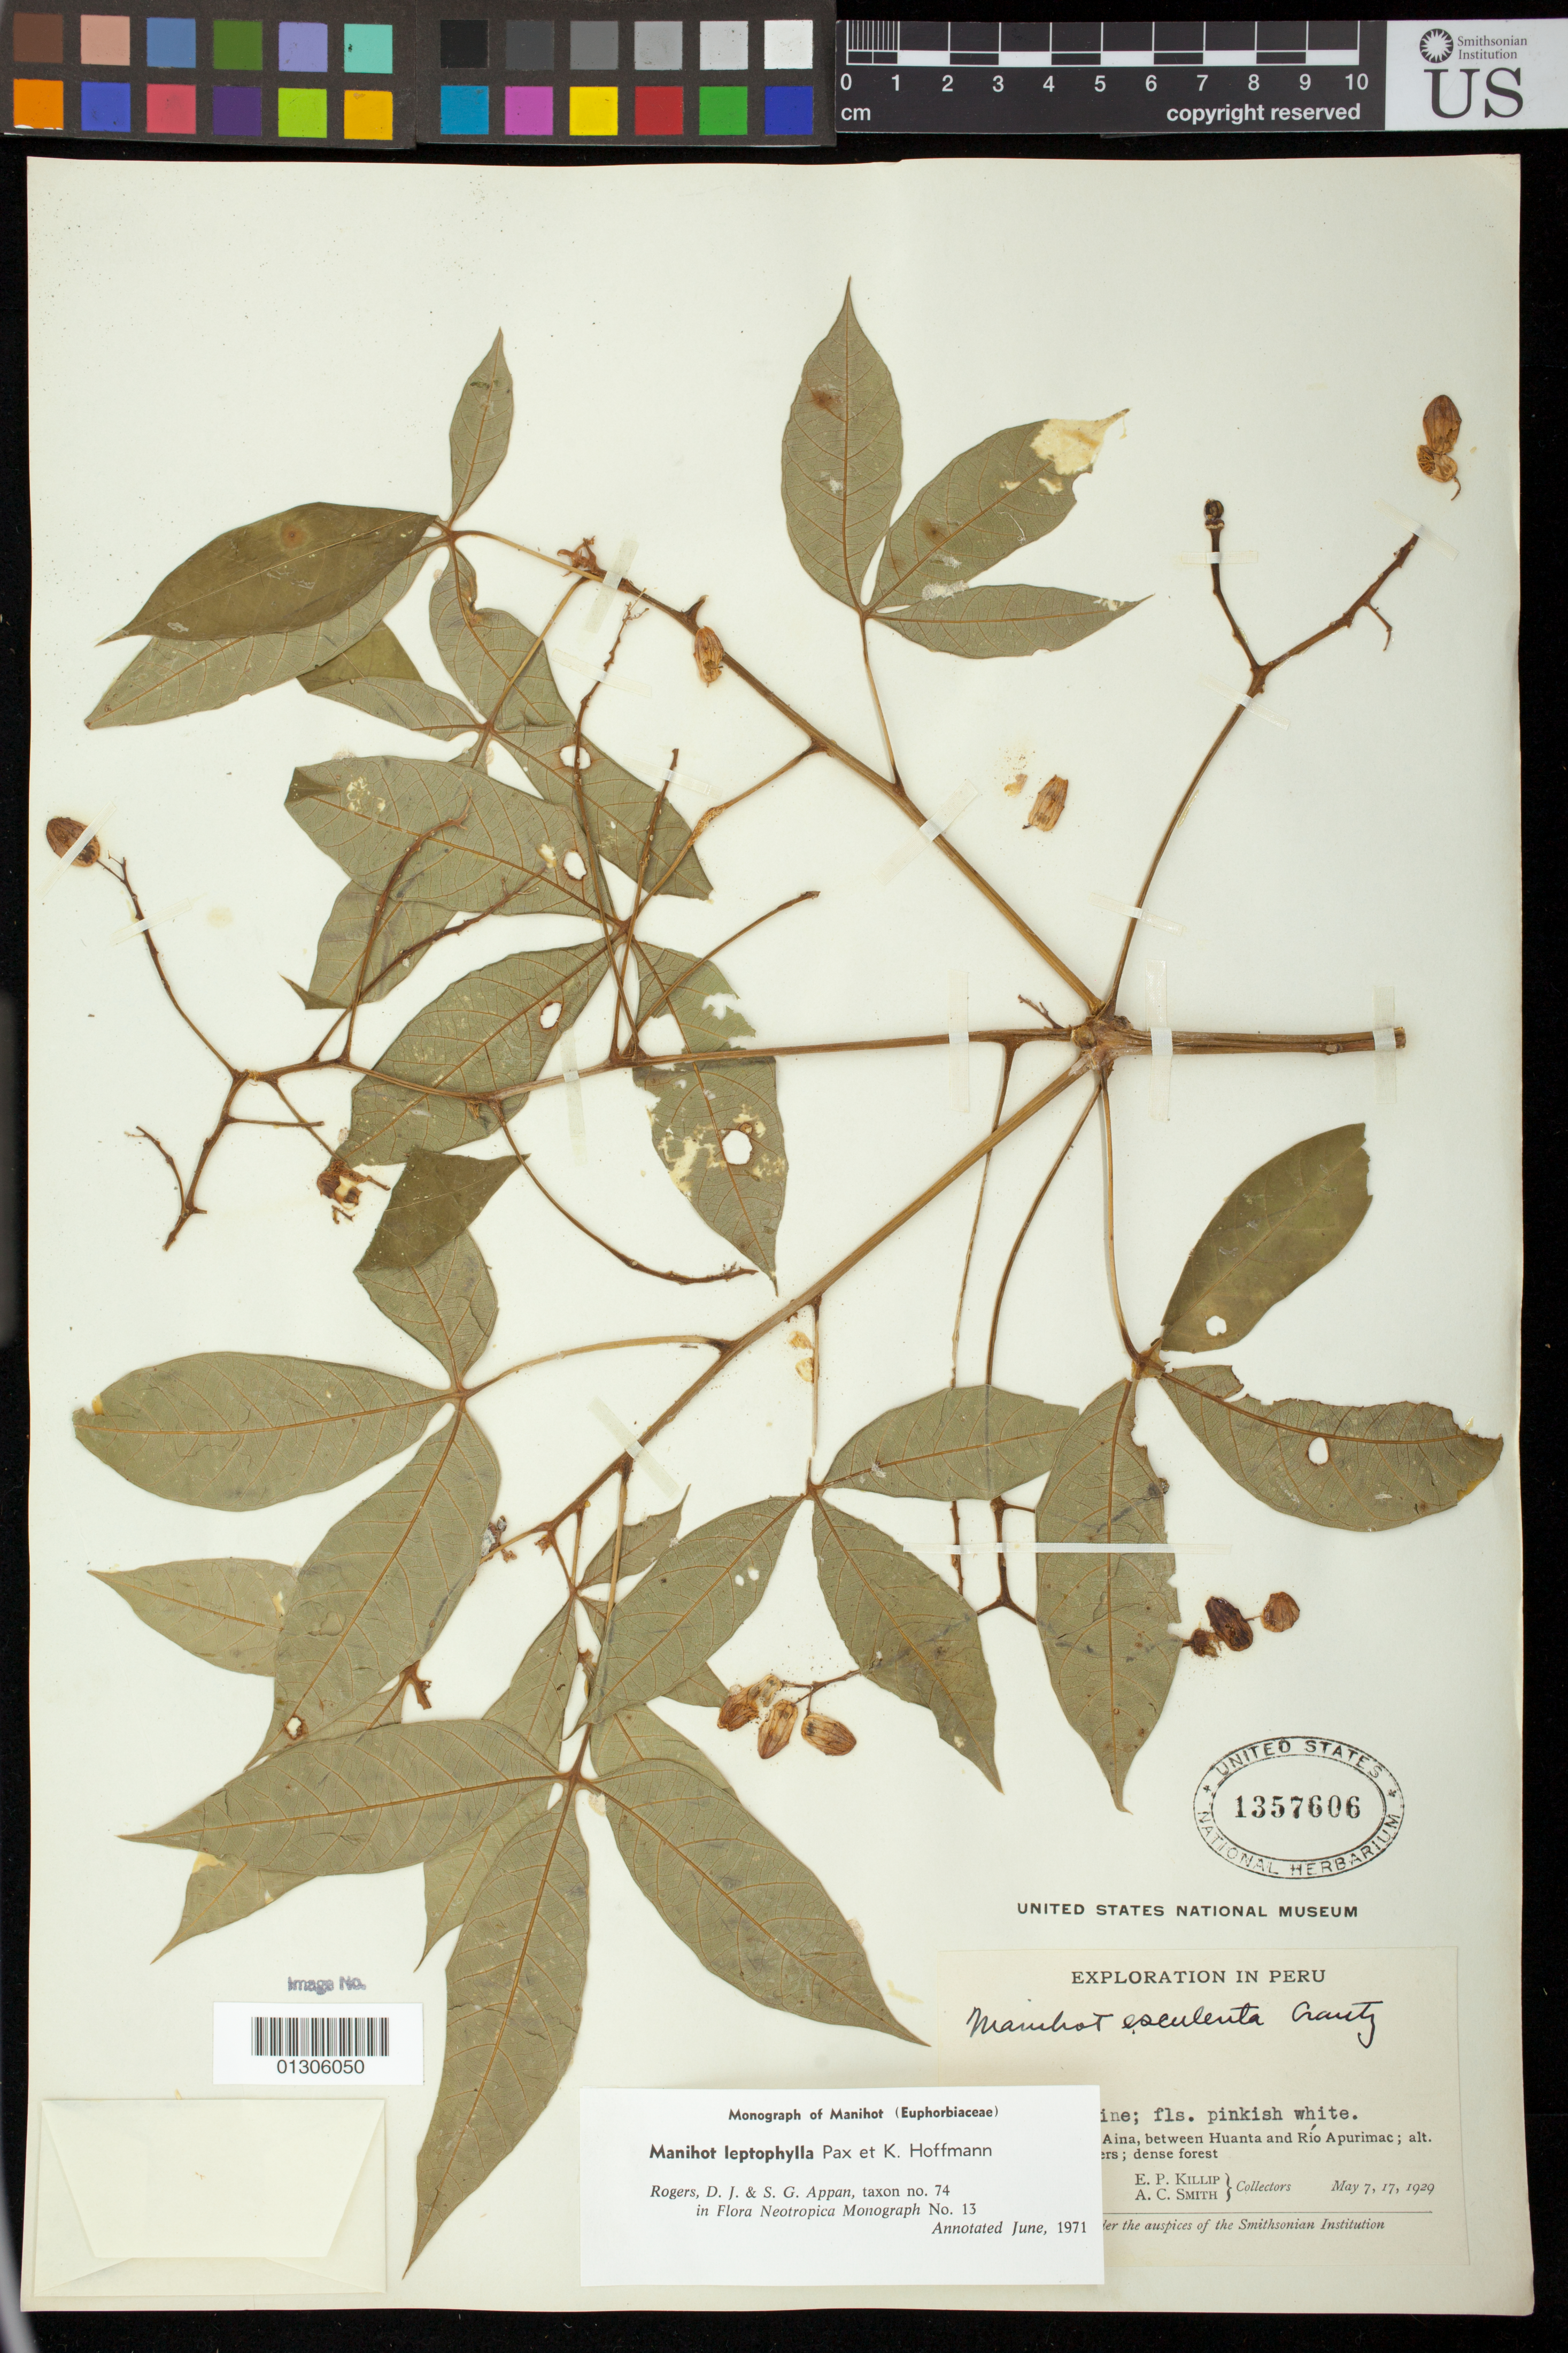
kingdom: Plantae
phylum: Tracheophyta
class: Magnoliopsida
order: Malpighiales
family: Euphorbiaceae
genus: Manihot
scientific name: Manihot australis A.M. Mendoza & Orlandini, ined. 2018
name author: A.M. Mendoza & Orlandini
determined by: Mendoza, A. M.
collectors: E. P. Killip & A. C. Smith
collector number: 22722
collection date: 1929-05-07,1929-05-17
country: Peru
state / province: Ayacucho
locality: Aina, between Huanta and Rio Apurimac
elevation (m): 750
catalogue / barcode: US 1357606